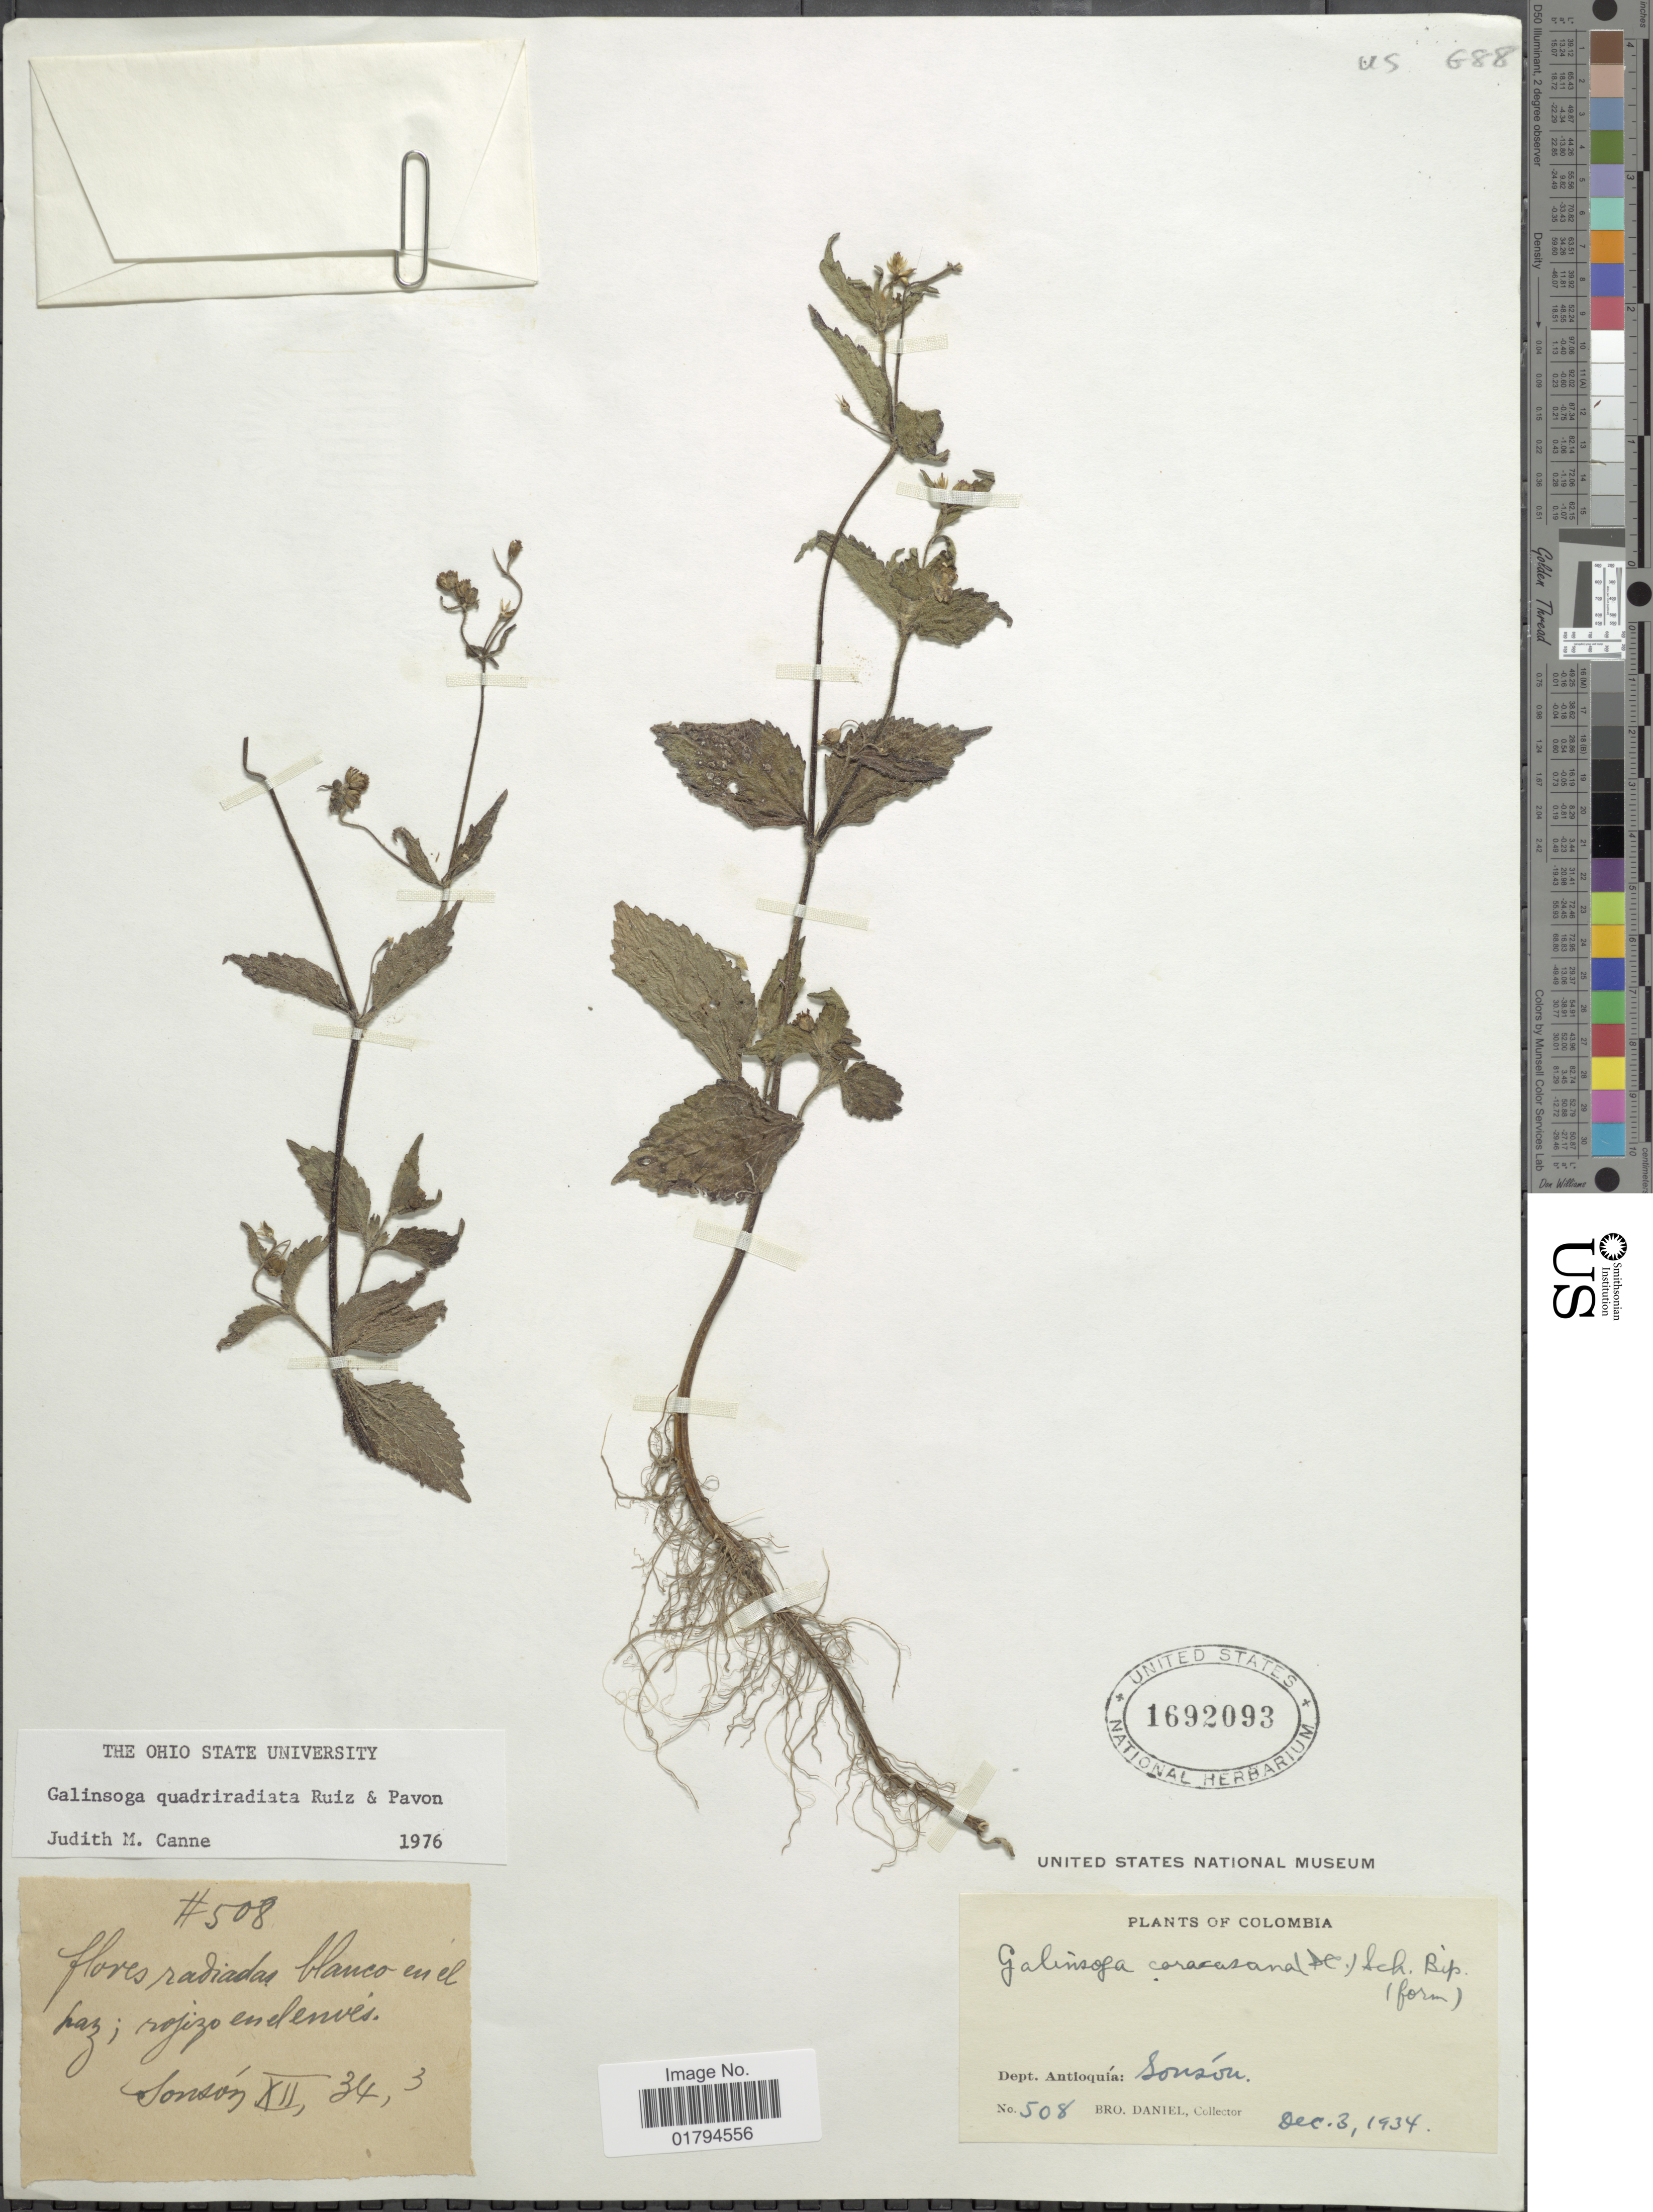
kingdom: Plantae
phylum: Tracheophyta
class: Magnoliopsida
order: Asterales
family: Asteraceae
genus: Galinsoga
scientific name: Galinsoga quadriradiata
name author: Ruiz & Pav.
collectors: Bro. Daniel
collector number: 508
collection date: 1934-12-03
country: Colombia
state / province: Antioquia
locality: Sonson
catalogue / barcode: US 1692093